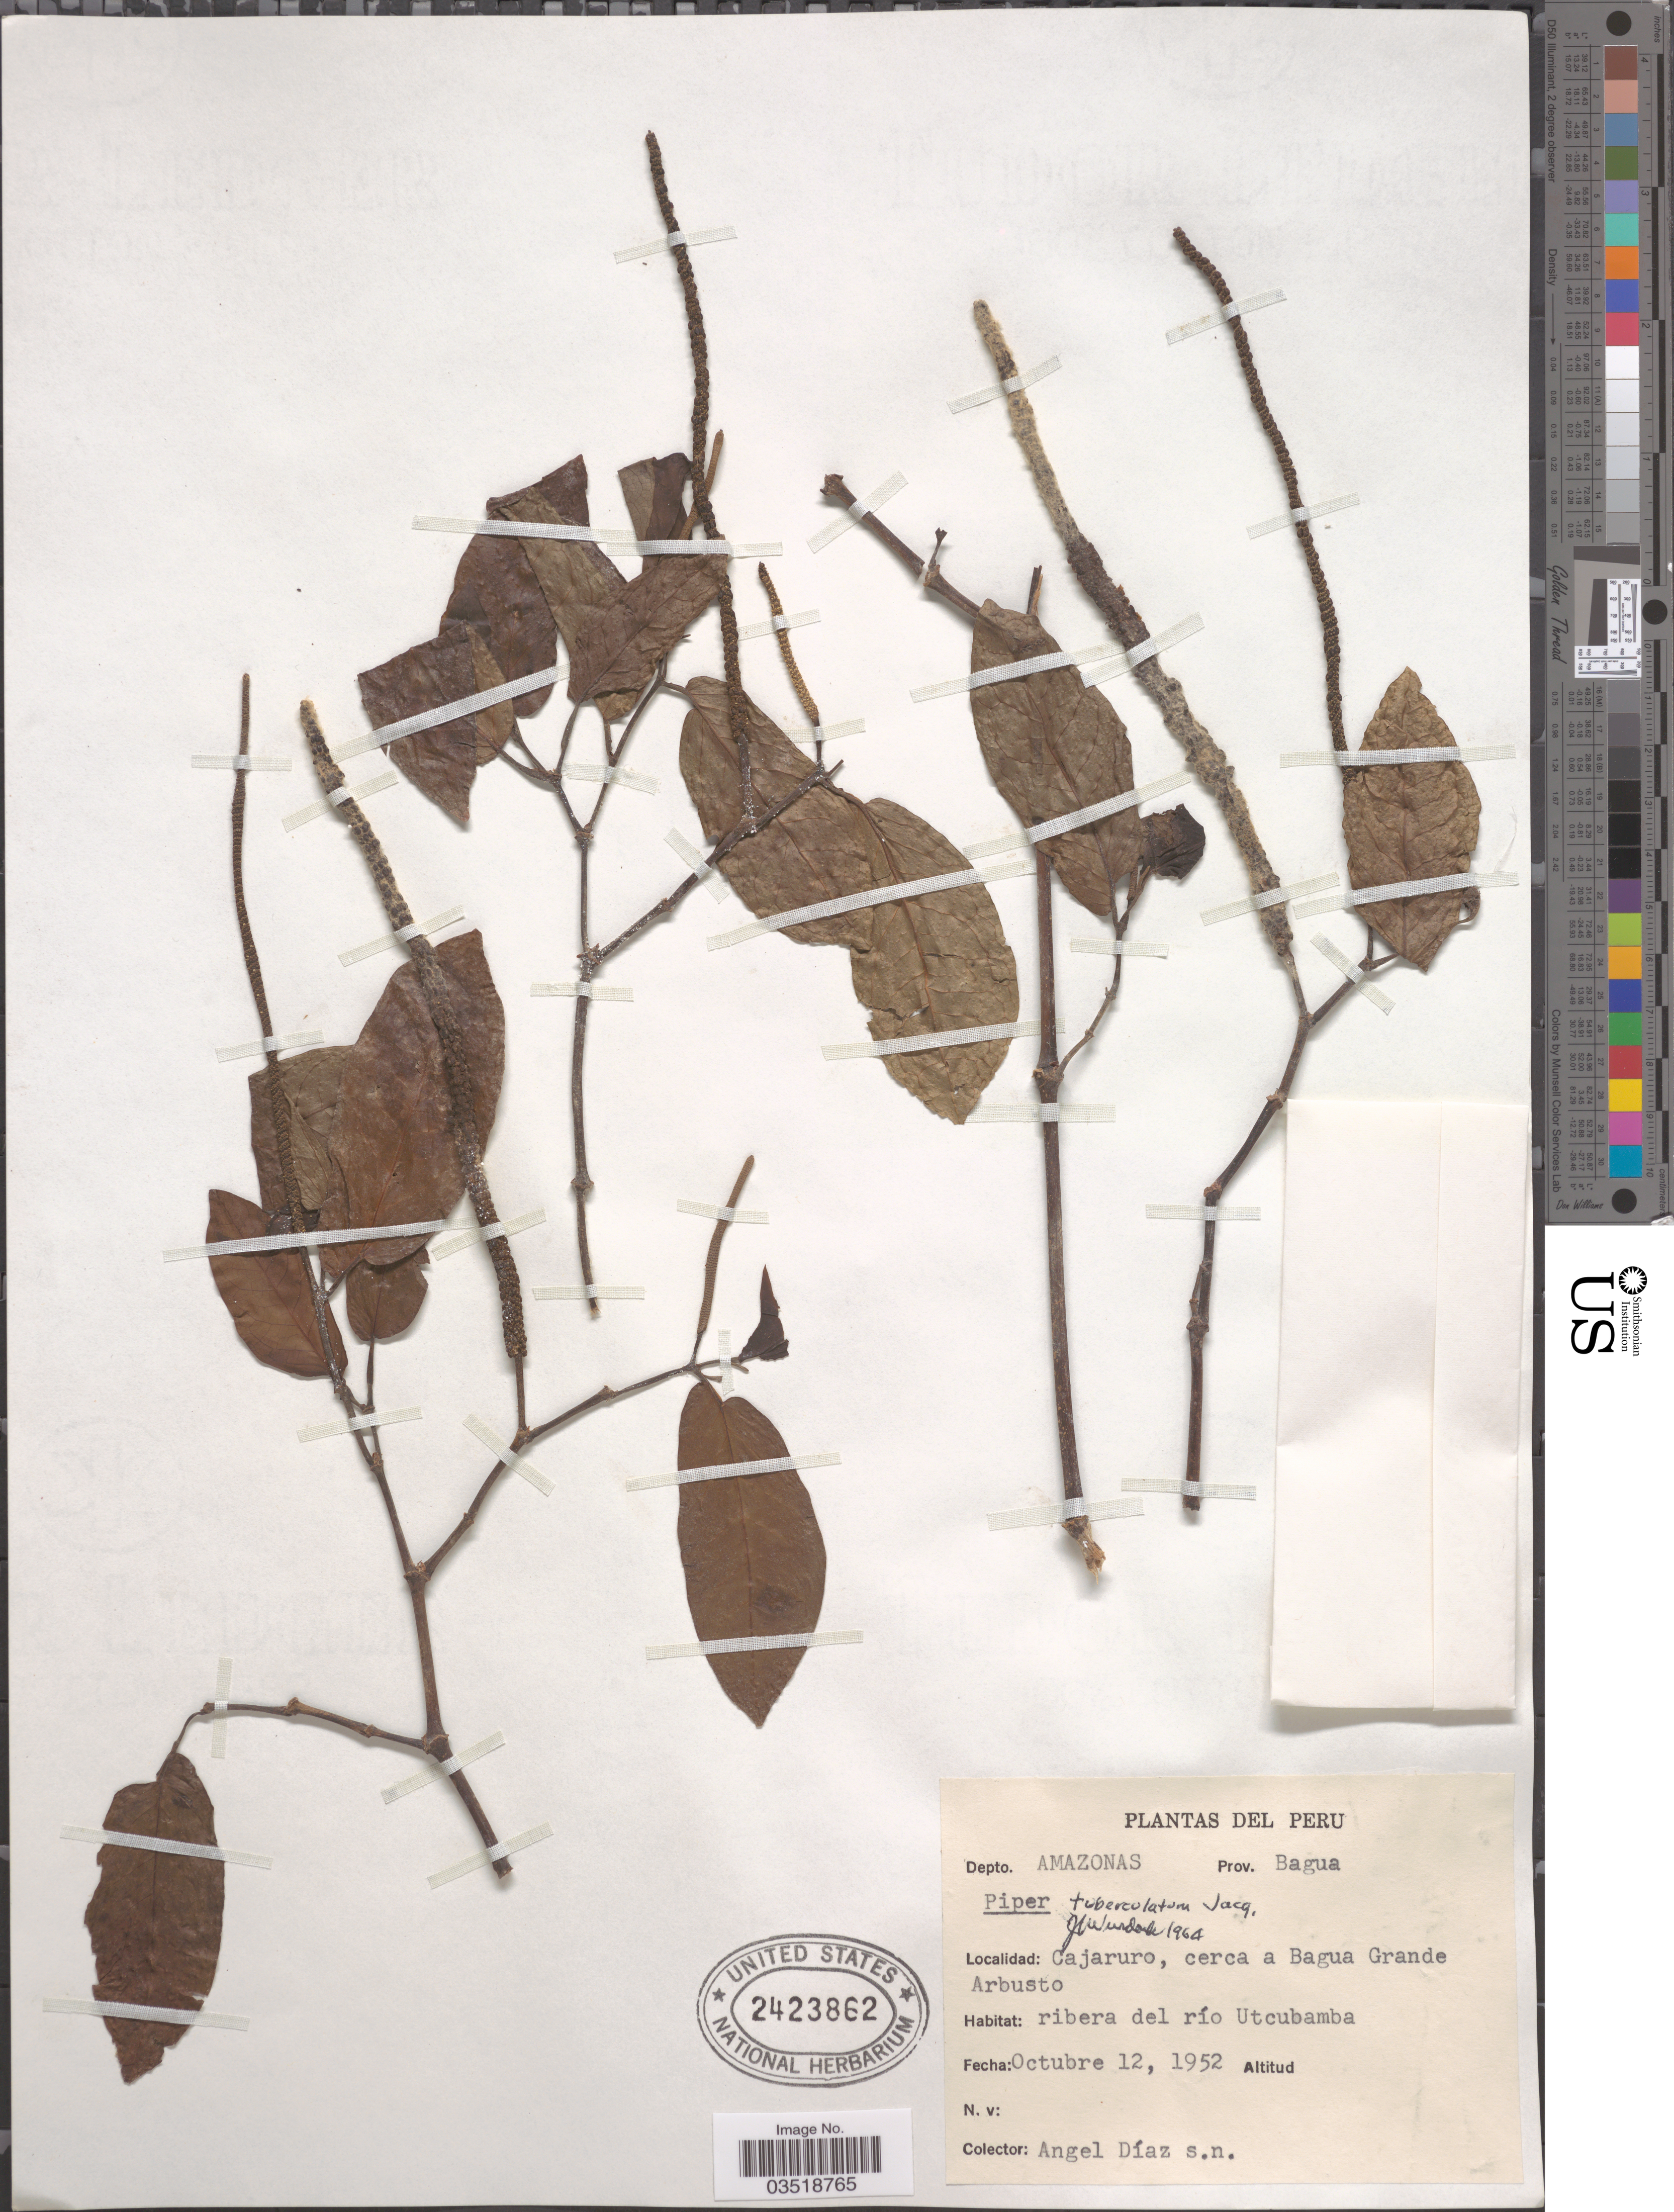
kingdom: Plantae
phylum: Tracheophyta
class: Magnoliopsida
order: Piperales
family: Piperaceae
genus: Piper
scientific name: Piper tuberculatum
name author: Jacq.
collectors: A. Díaz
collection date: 1952-10-12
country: Peru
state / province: Amazonas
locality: Dept. Amazonas. Prov. Bagua. Cajaruro, cerca a Bagua Grande Arbusto. Ribera del río Utcubamba.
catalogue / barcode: US 2423862